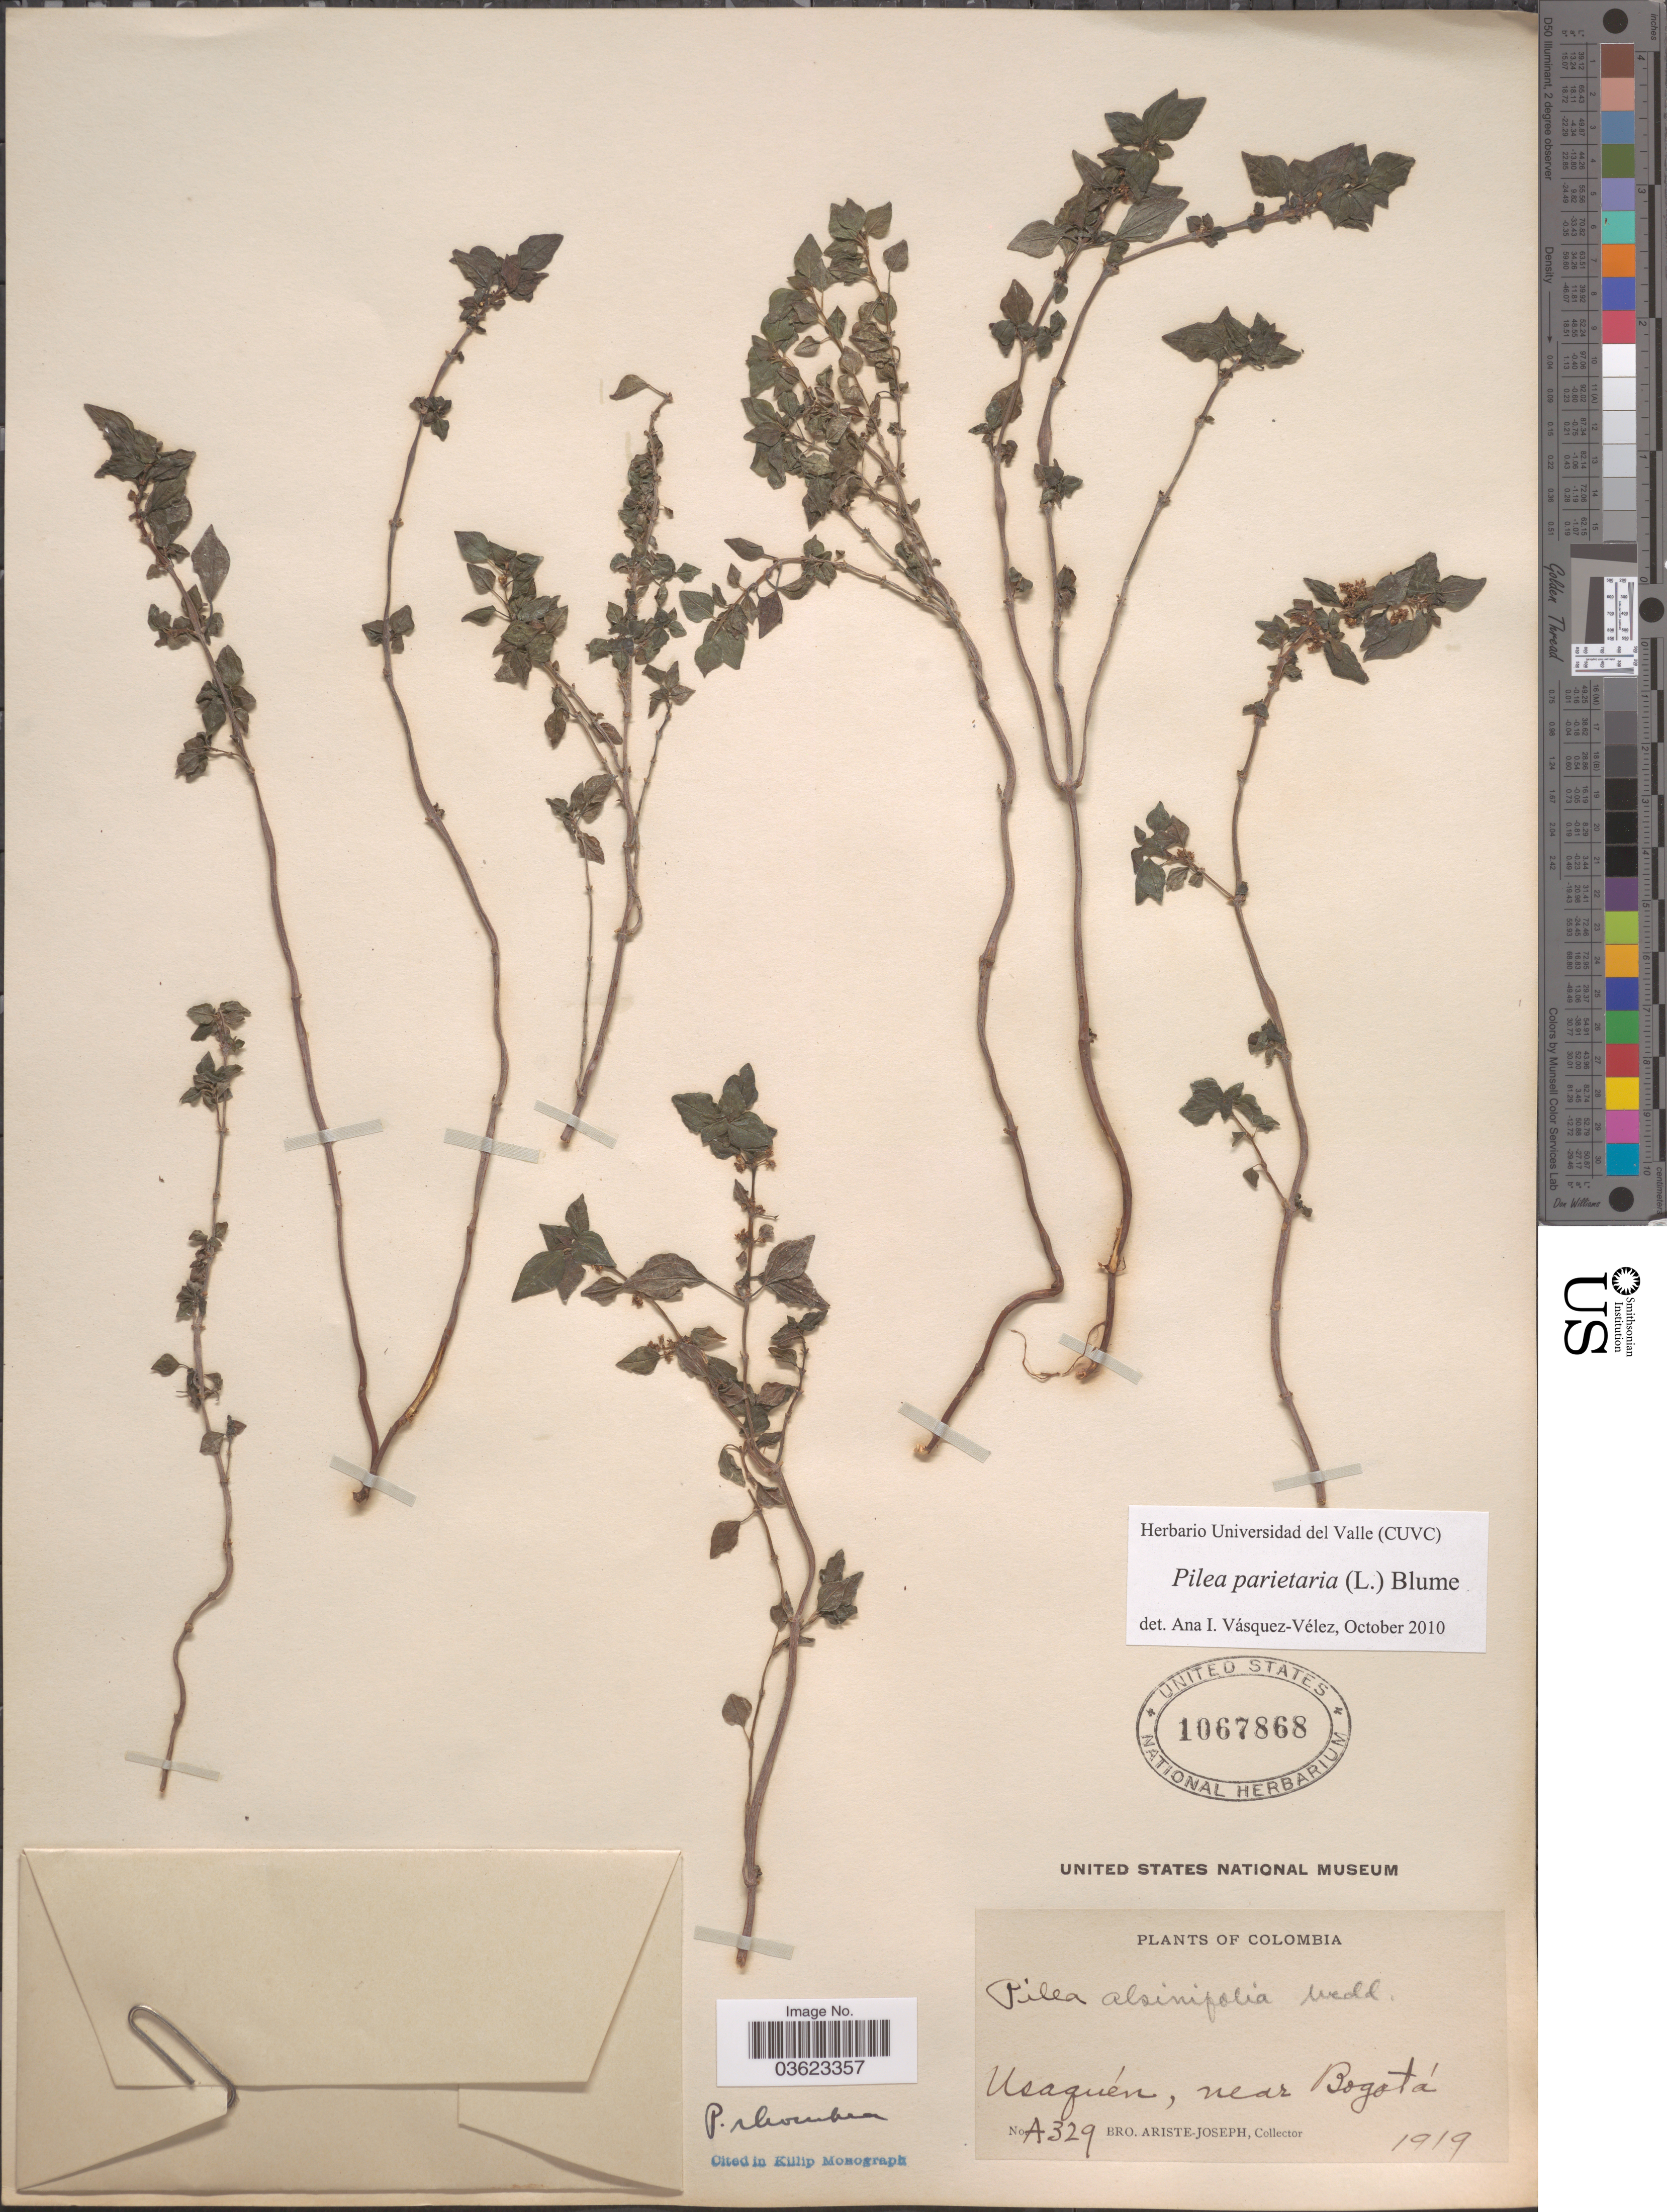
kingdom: Plantae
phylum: Tracheophyta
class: Magnoliopsida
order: Rosales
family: Urticaceae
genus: Pilea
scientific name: Pilea parietaria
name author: (L.) Blume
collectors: Bro. Ariste-Joseph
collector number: A329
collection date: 1919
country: Colombia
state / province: Bogota D.C.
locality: Usaquén, near Bogotá.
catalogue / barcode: US 1067868